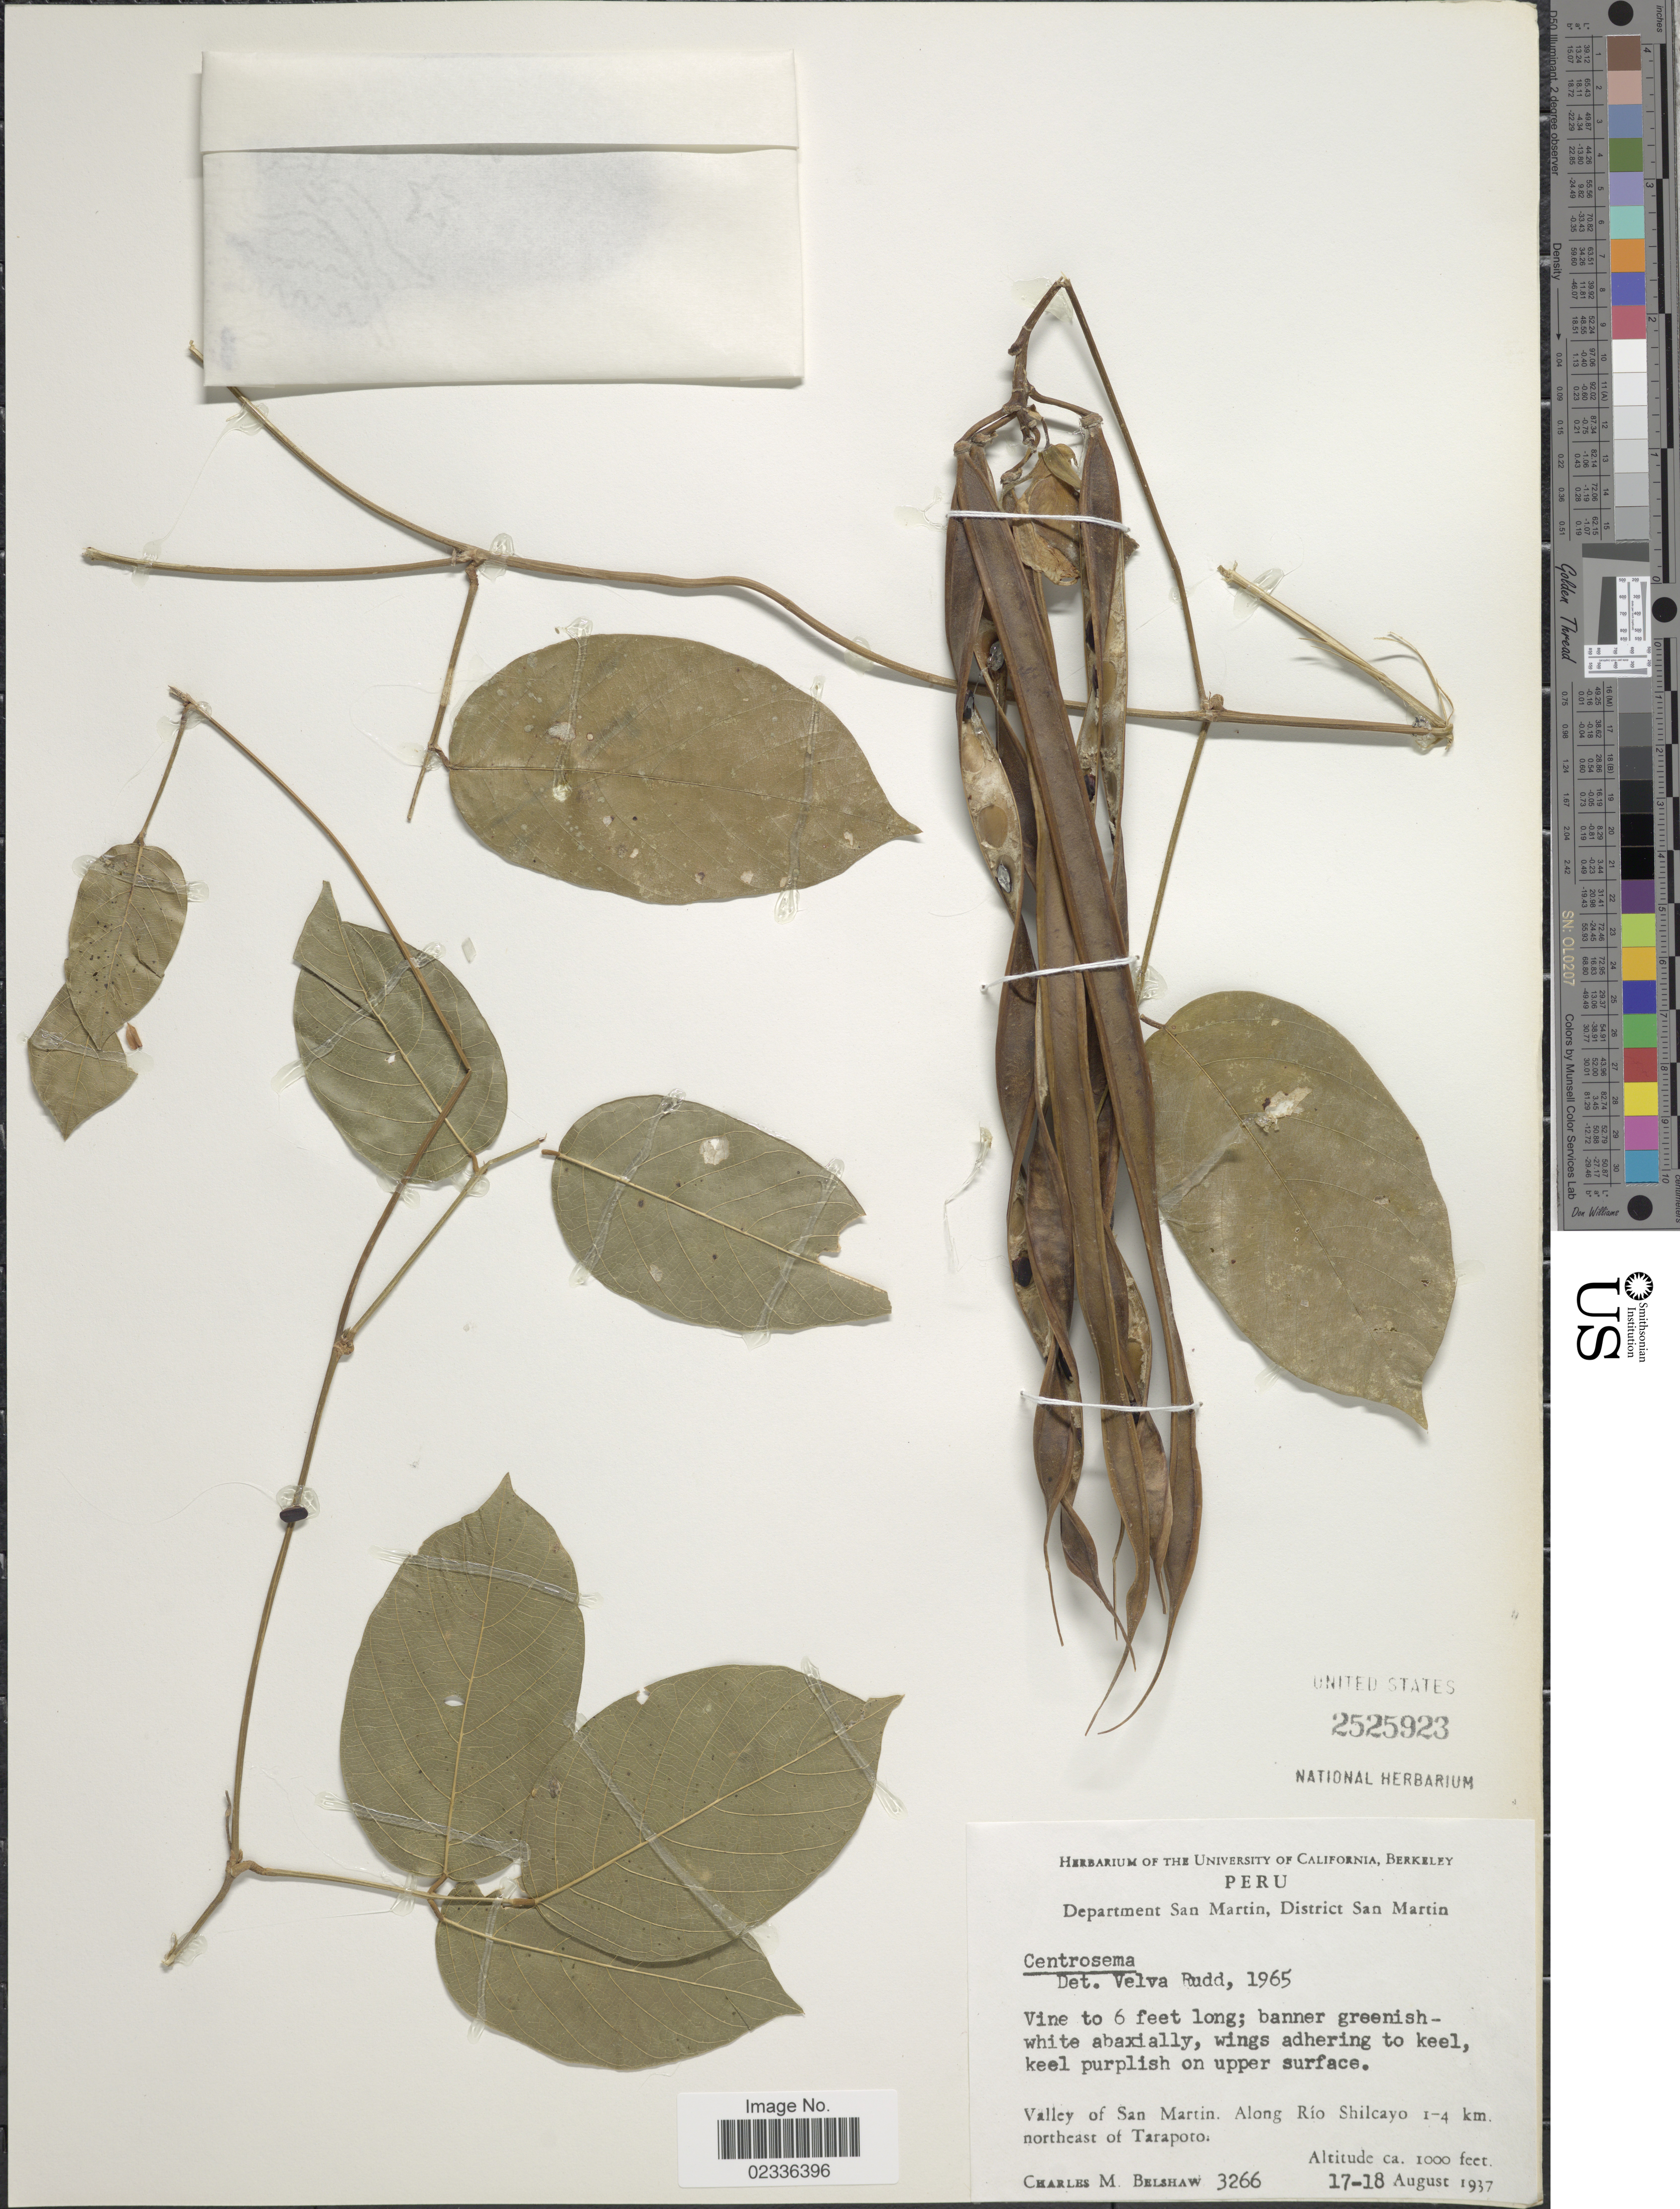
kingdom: Plantae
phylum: Tracheophyta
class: Magnoliopsida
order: Fabales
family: Fabaceae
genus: Centrosema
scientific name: Centrosema sp.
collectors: C. Shaw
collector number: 3266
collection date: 1937-08-17/1937-08-18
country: Peru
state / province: San Martín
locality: District San Martin, Valley of San Martin. Along Rio Shilcayo 1-4 km. northeast of Tarapoto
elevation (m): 305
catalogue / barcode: US 2525923